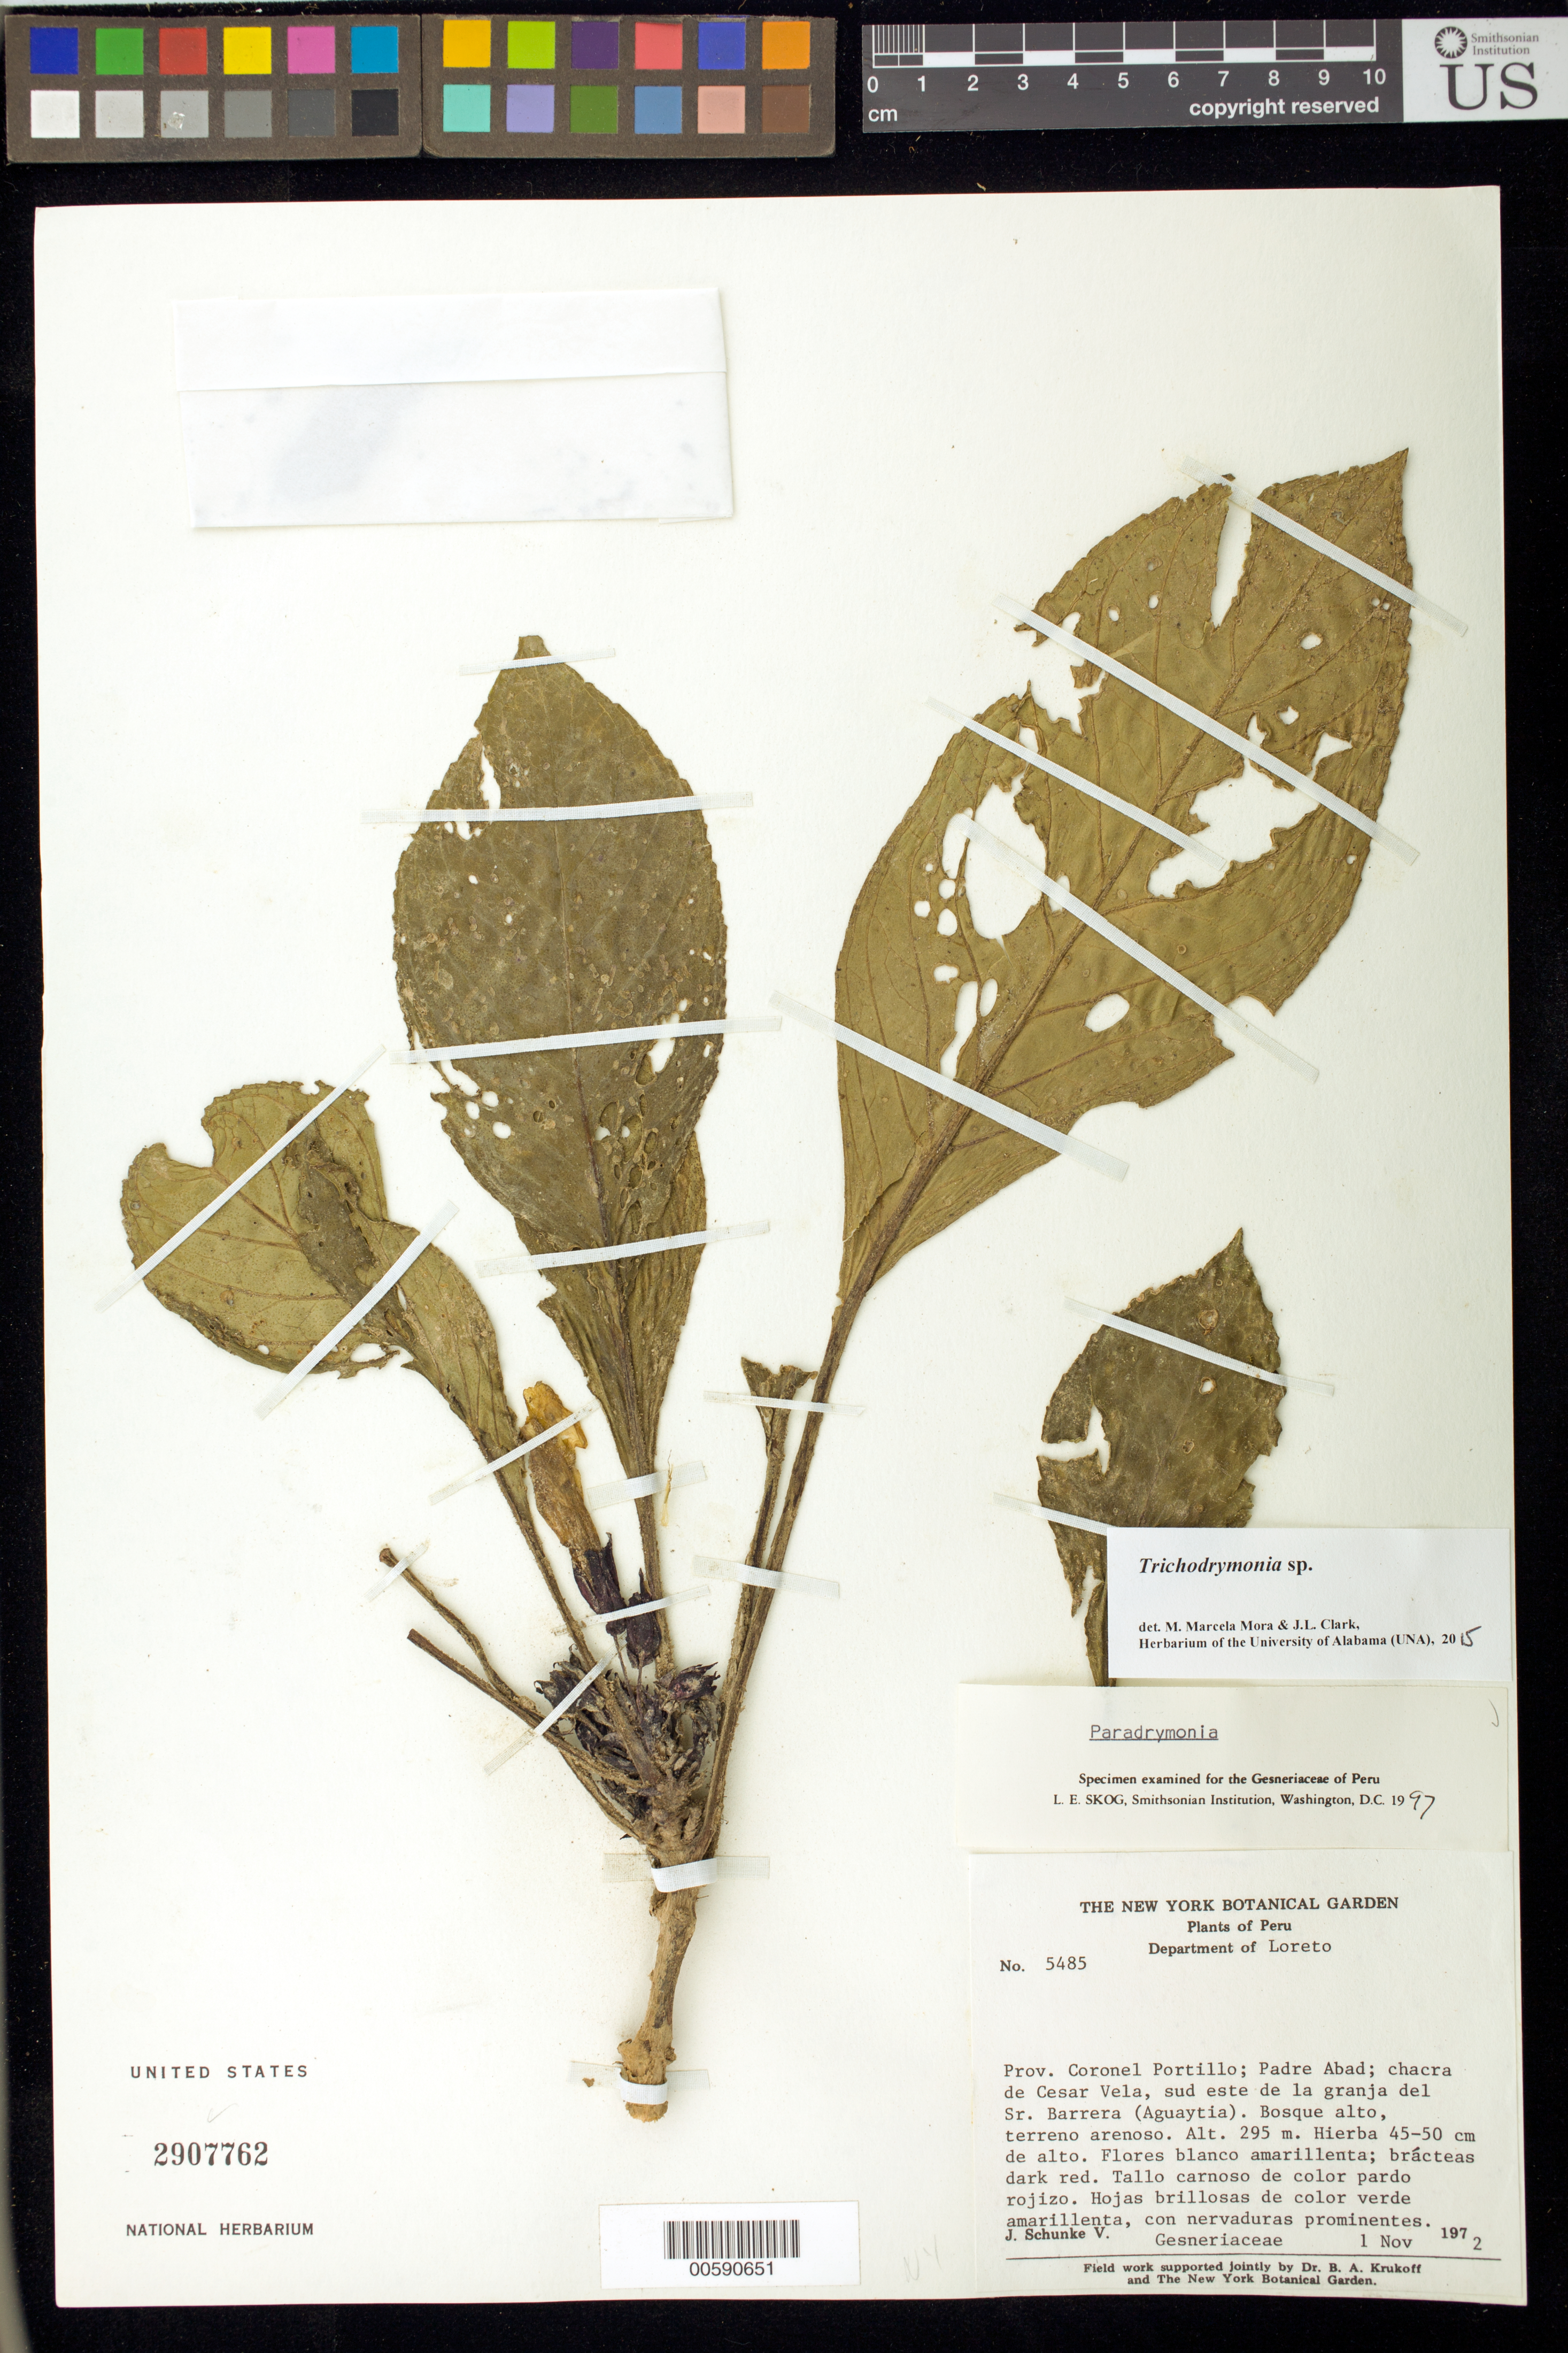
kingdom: Plantae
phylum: Tracheophyta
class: Magnoliopsida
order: Lamiales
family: Gesneriaceae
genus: Trichodrymonia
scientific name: Trichodrymonia sp.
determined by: Mora, M. M.; Clark, J. L.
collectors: J. Schunke Vigo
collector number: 5485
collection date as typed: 01 Nov 1972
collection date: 1972-11-01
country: Peru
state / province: Loreto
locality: Prov. Coronel Portillo; Padre Abad; chacra de Cesar Vela, sud este de la granja del Sr. Barrera (Aguaytia)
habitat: Bosque alto, terreno arenoso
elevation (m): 295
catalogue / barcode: US 2907762